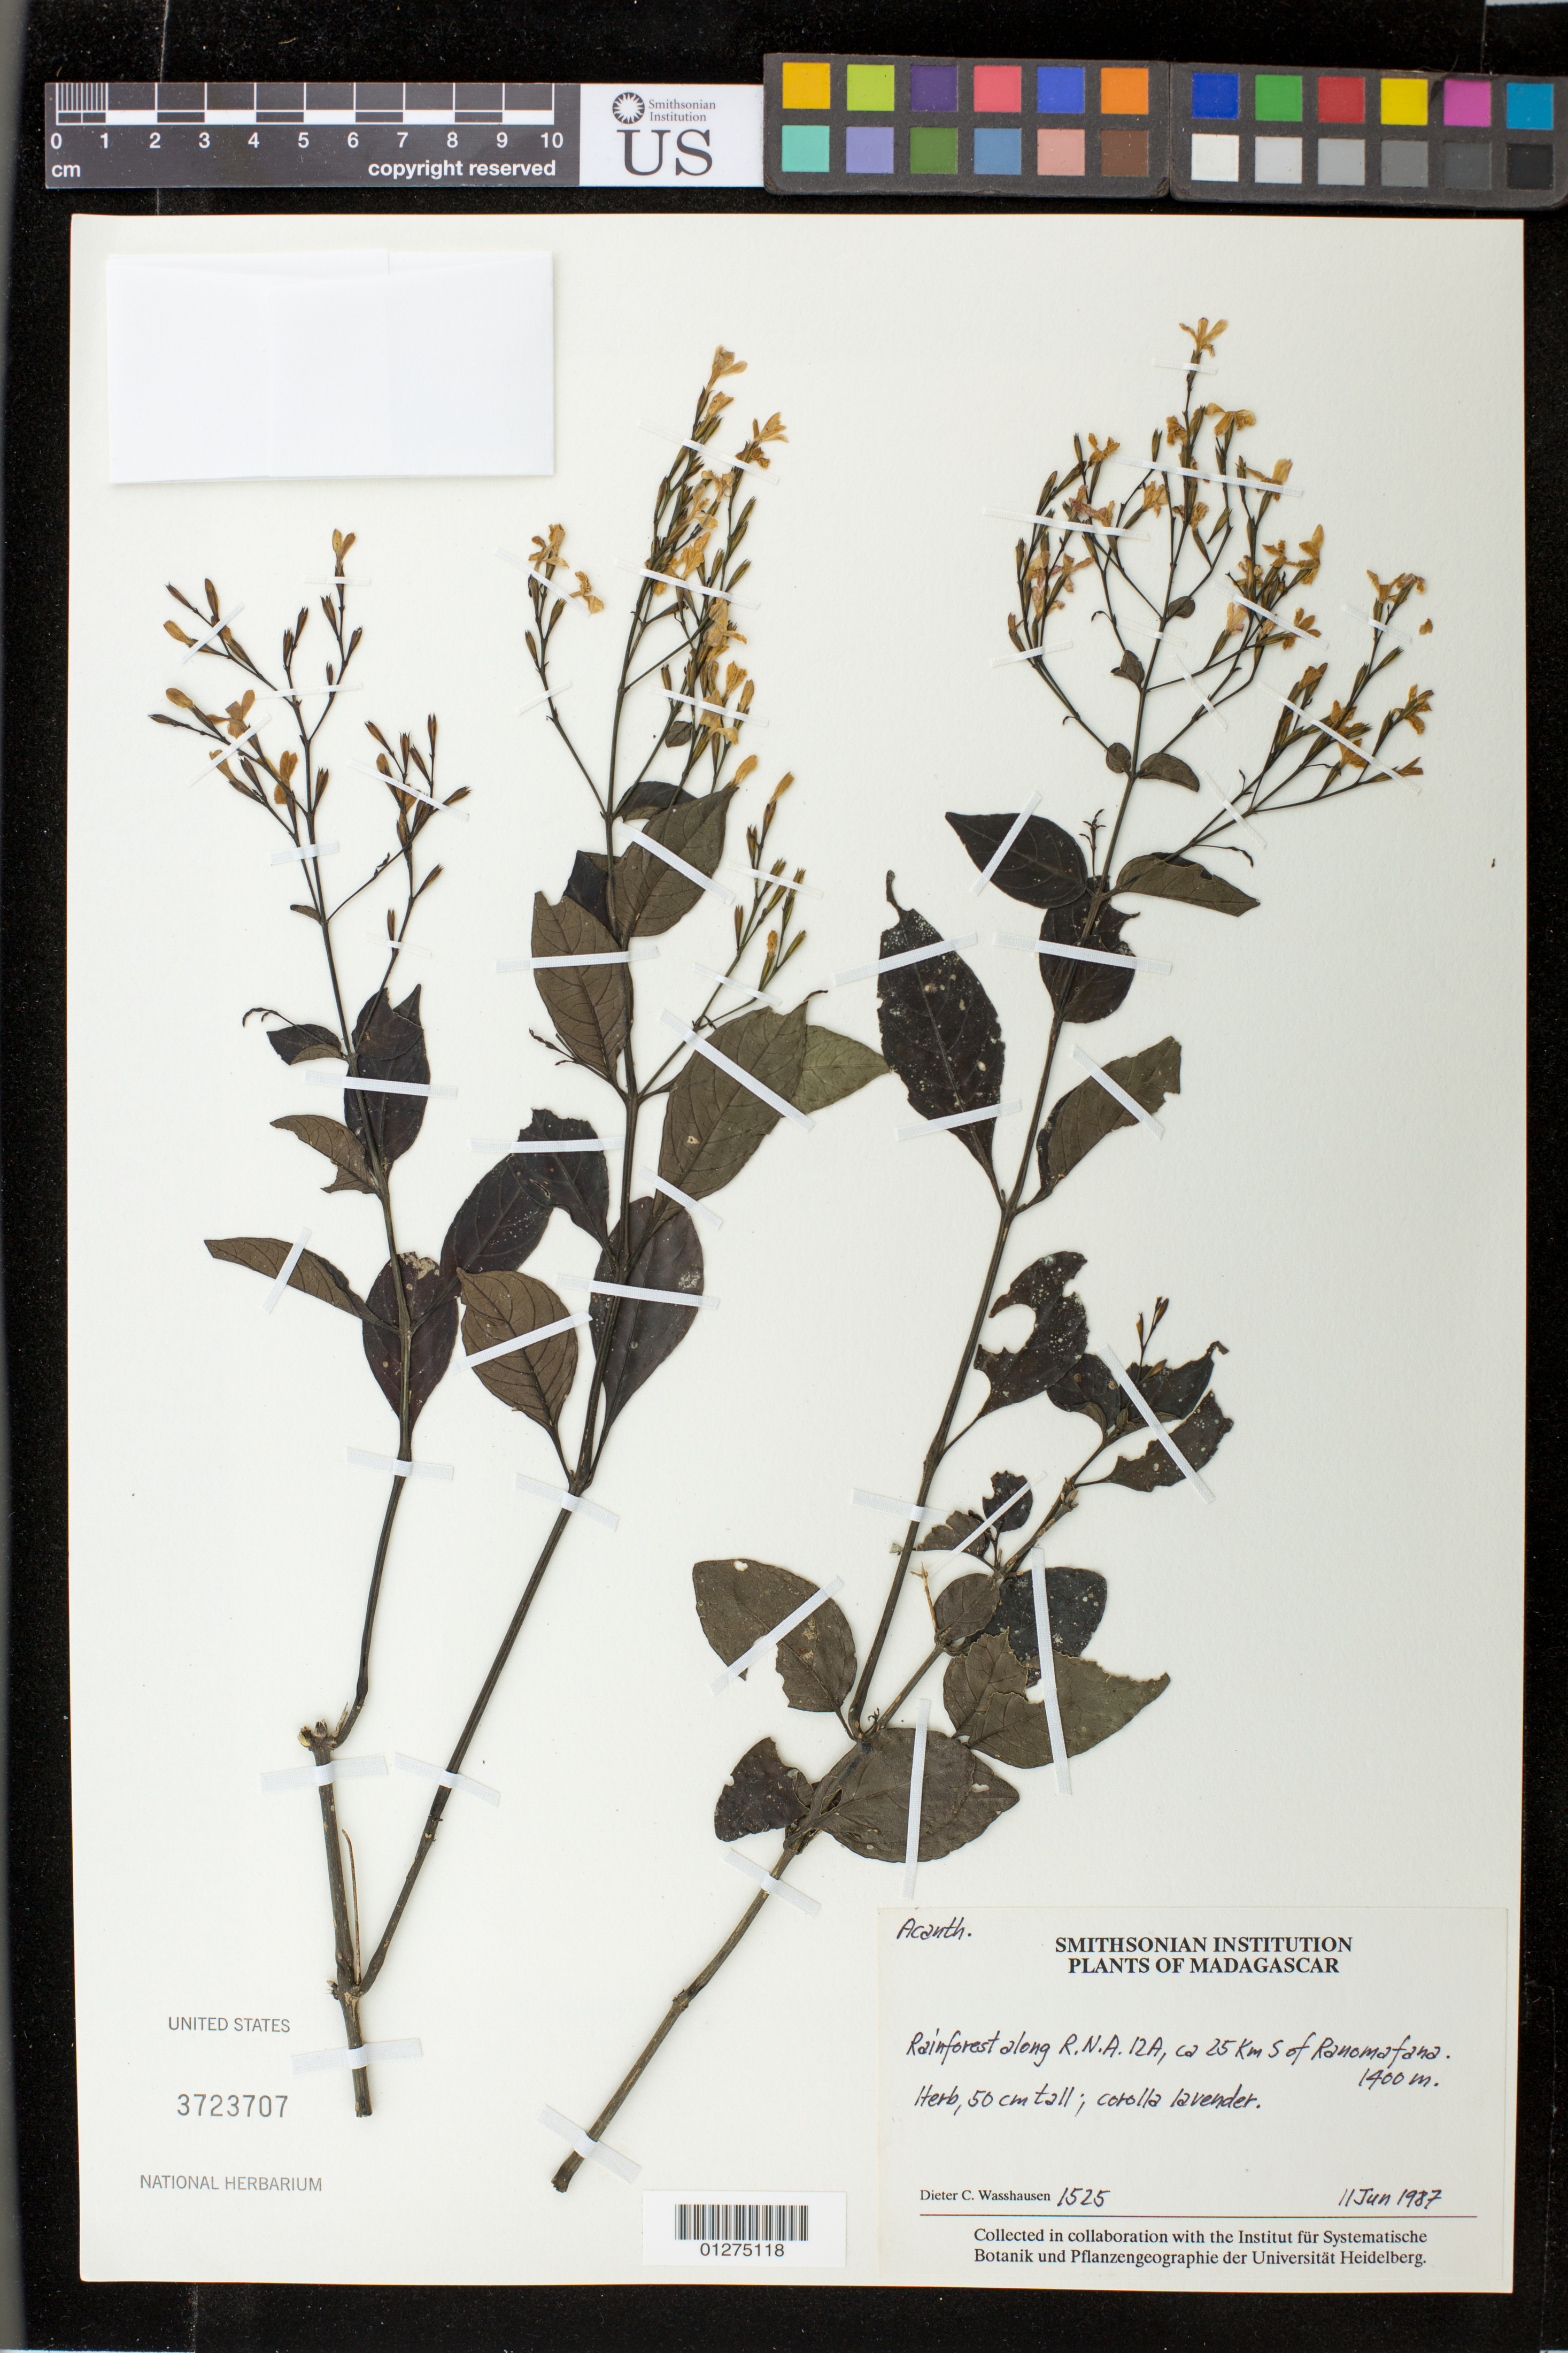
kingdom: Plantae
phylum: Tracheophyta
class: Magnoliopsida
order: Lamiales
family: Acanthaceae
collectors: D. C. Wasshausen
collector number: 1525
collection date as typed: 11 Jun 1987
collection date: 1987-06-11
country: Madagascar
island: Madagascar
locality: Along R.N.A 12A, ca. 25 km S of Ranomafana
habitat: rainforest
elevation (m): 1400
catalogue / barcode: US 3723707